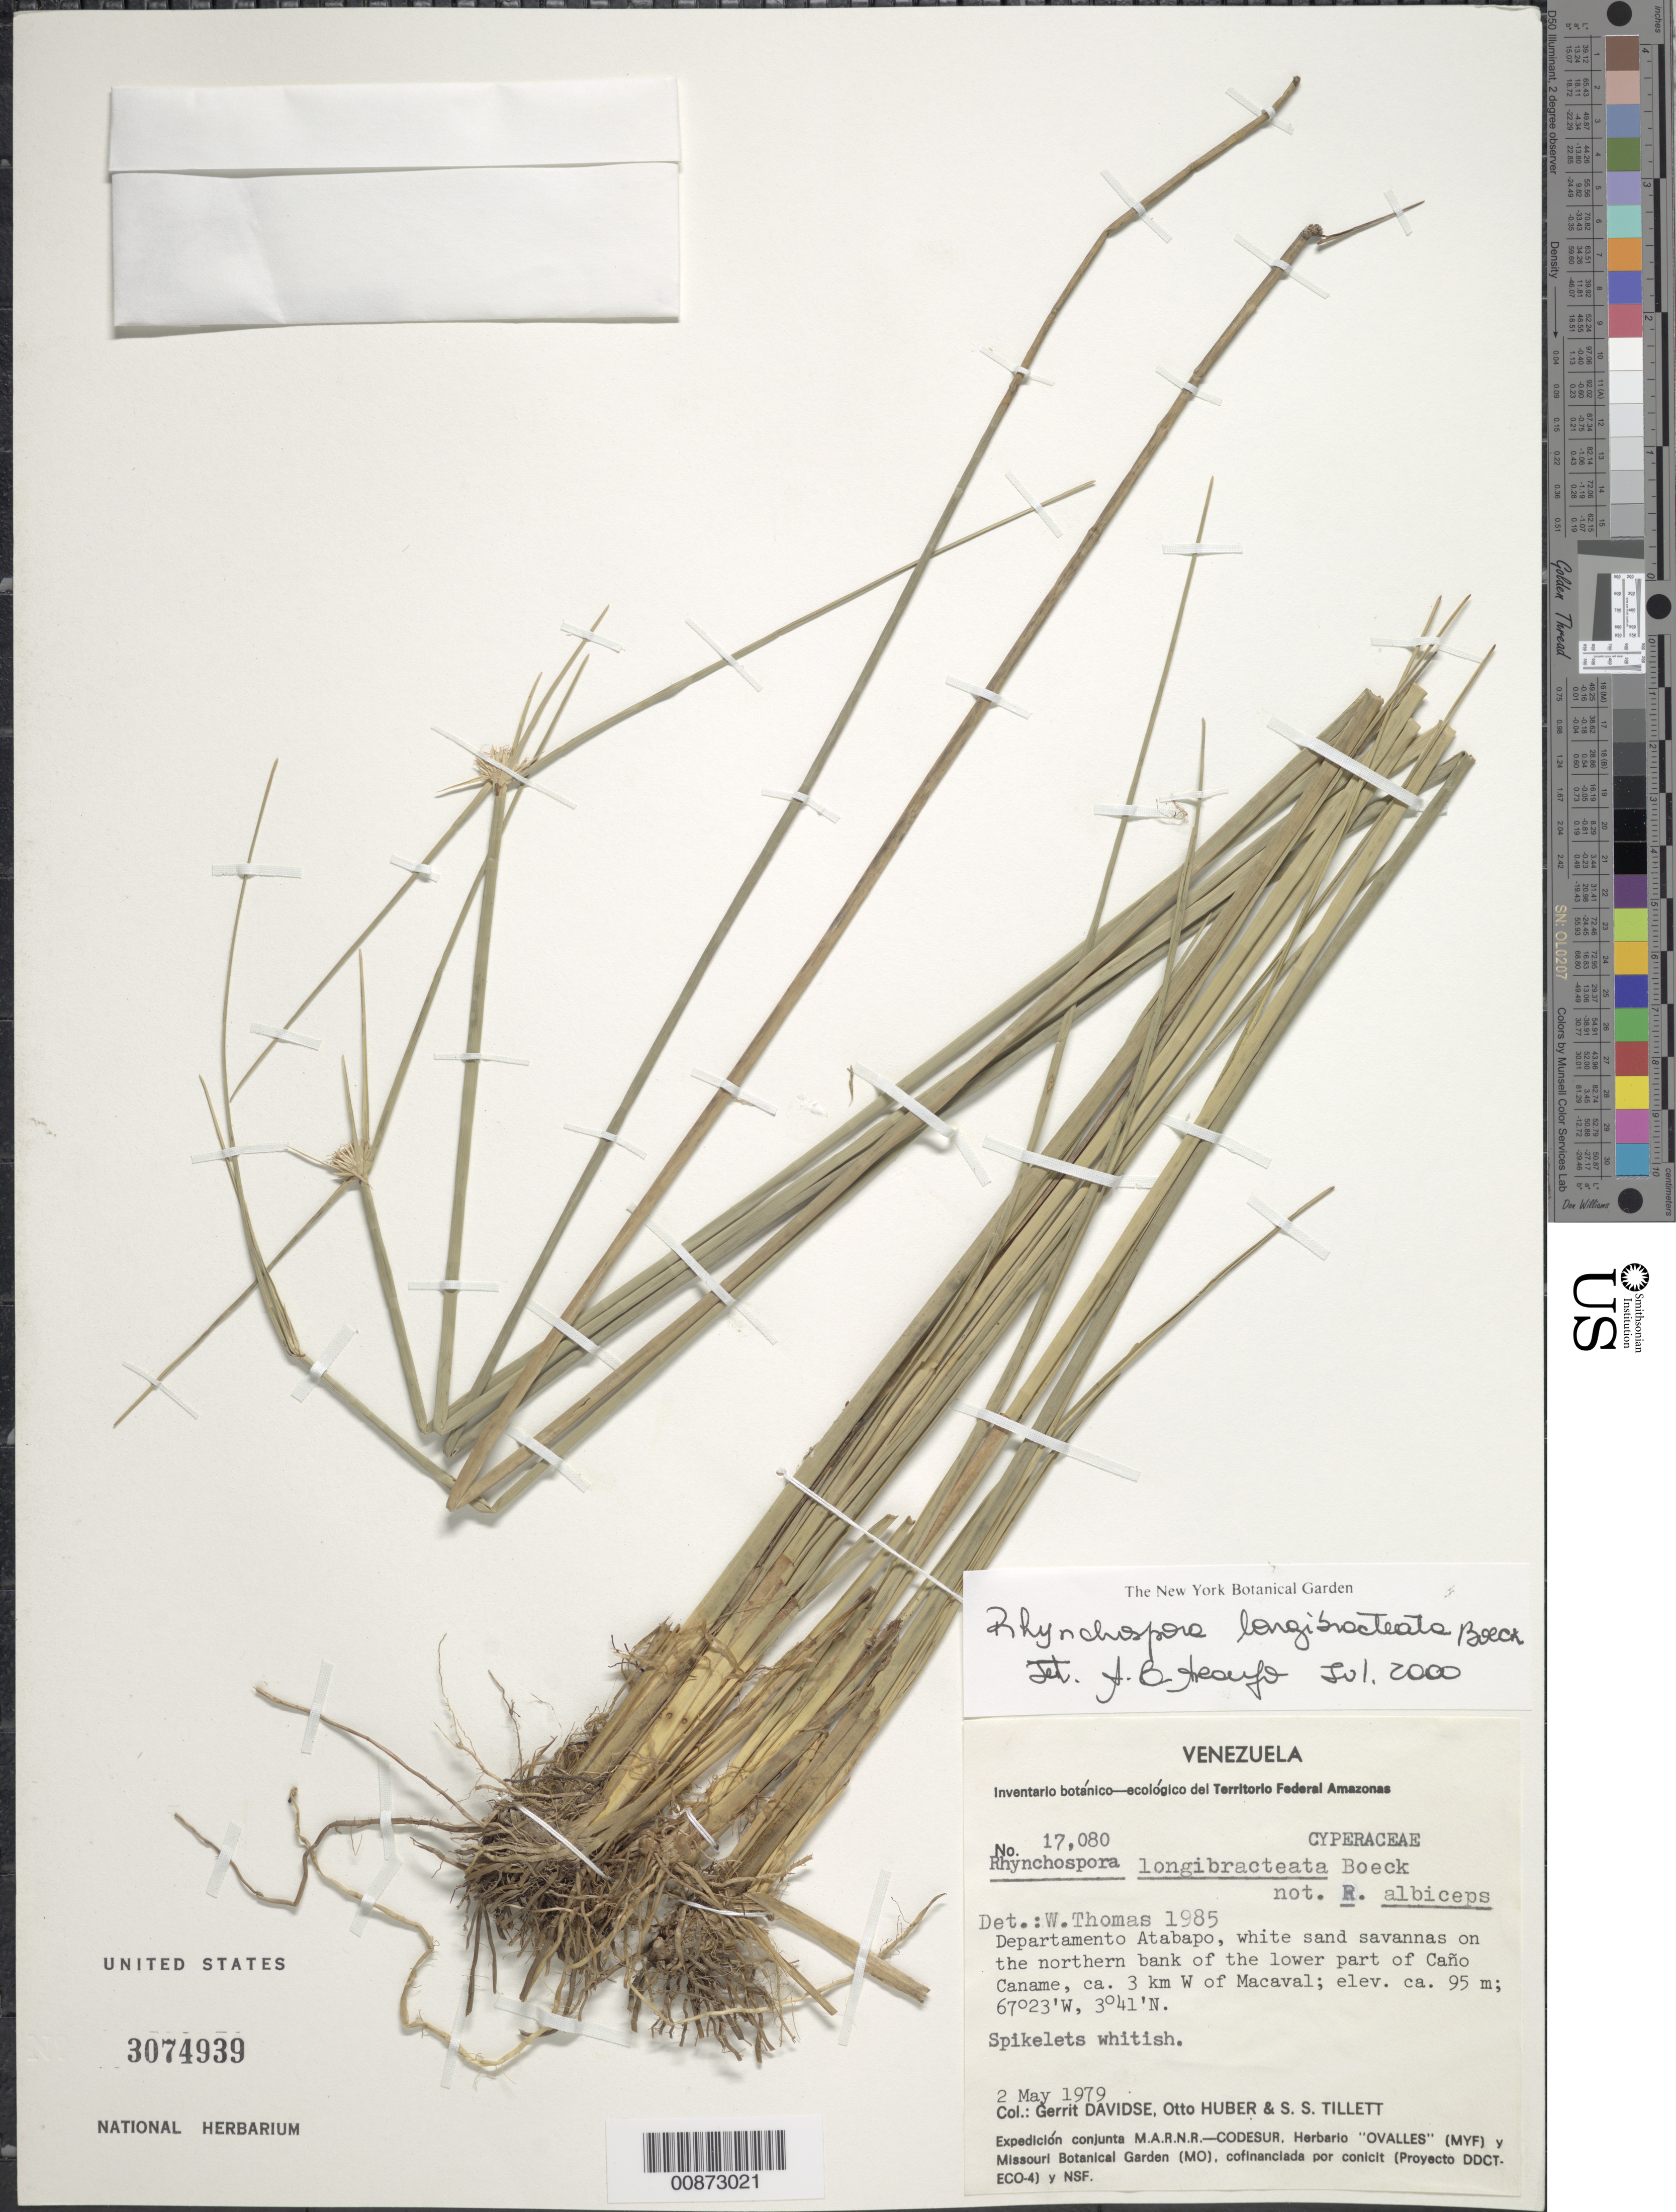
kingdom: Plantae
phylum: Tracheophyta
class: Liliopsida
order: Poales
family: Cyperaceae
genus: Rhynchospora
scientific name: Rhynchospora longibracteata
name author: Boeckeler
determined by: Araújo, A. C.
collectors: G. Davidse, O. Huber & S. S. Tillett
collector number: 17080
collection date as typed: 2-May-79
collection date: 1979-05-02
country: Venezuela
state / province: Amazonas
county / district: Atabapo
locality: Caño Caname, ca. 3 km W of Macaval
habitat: White sand savannas on N bank of cano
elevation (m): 95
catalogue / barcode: US 3074939